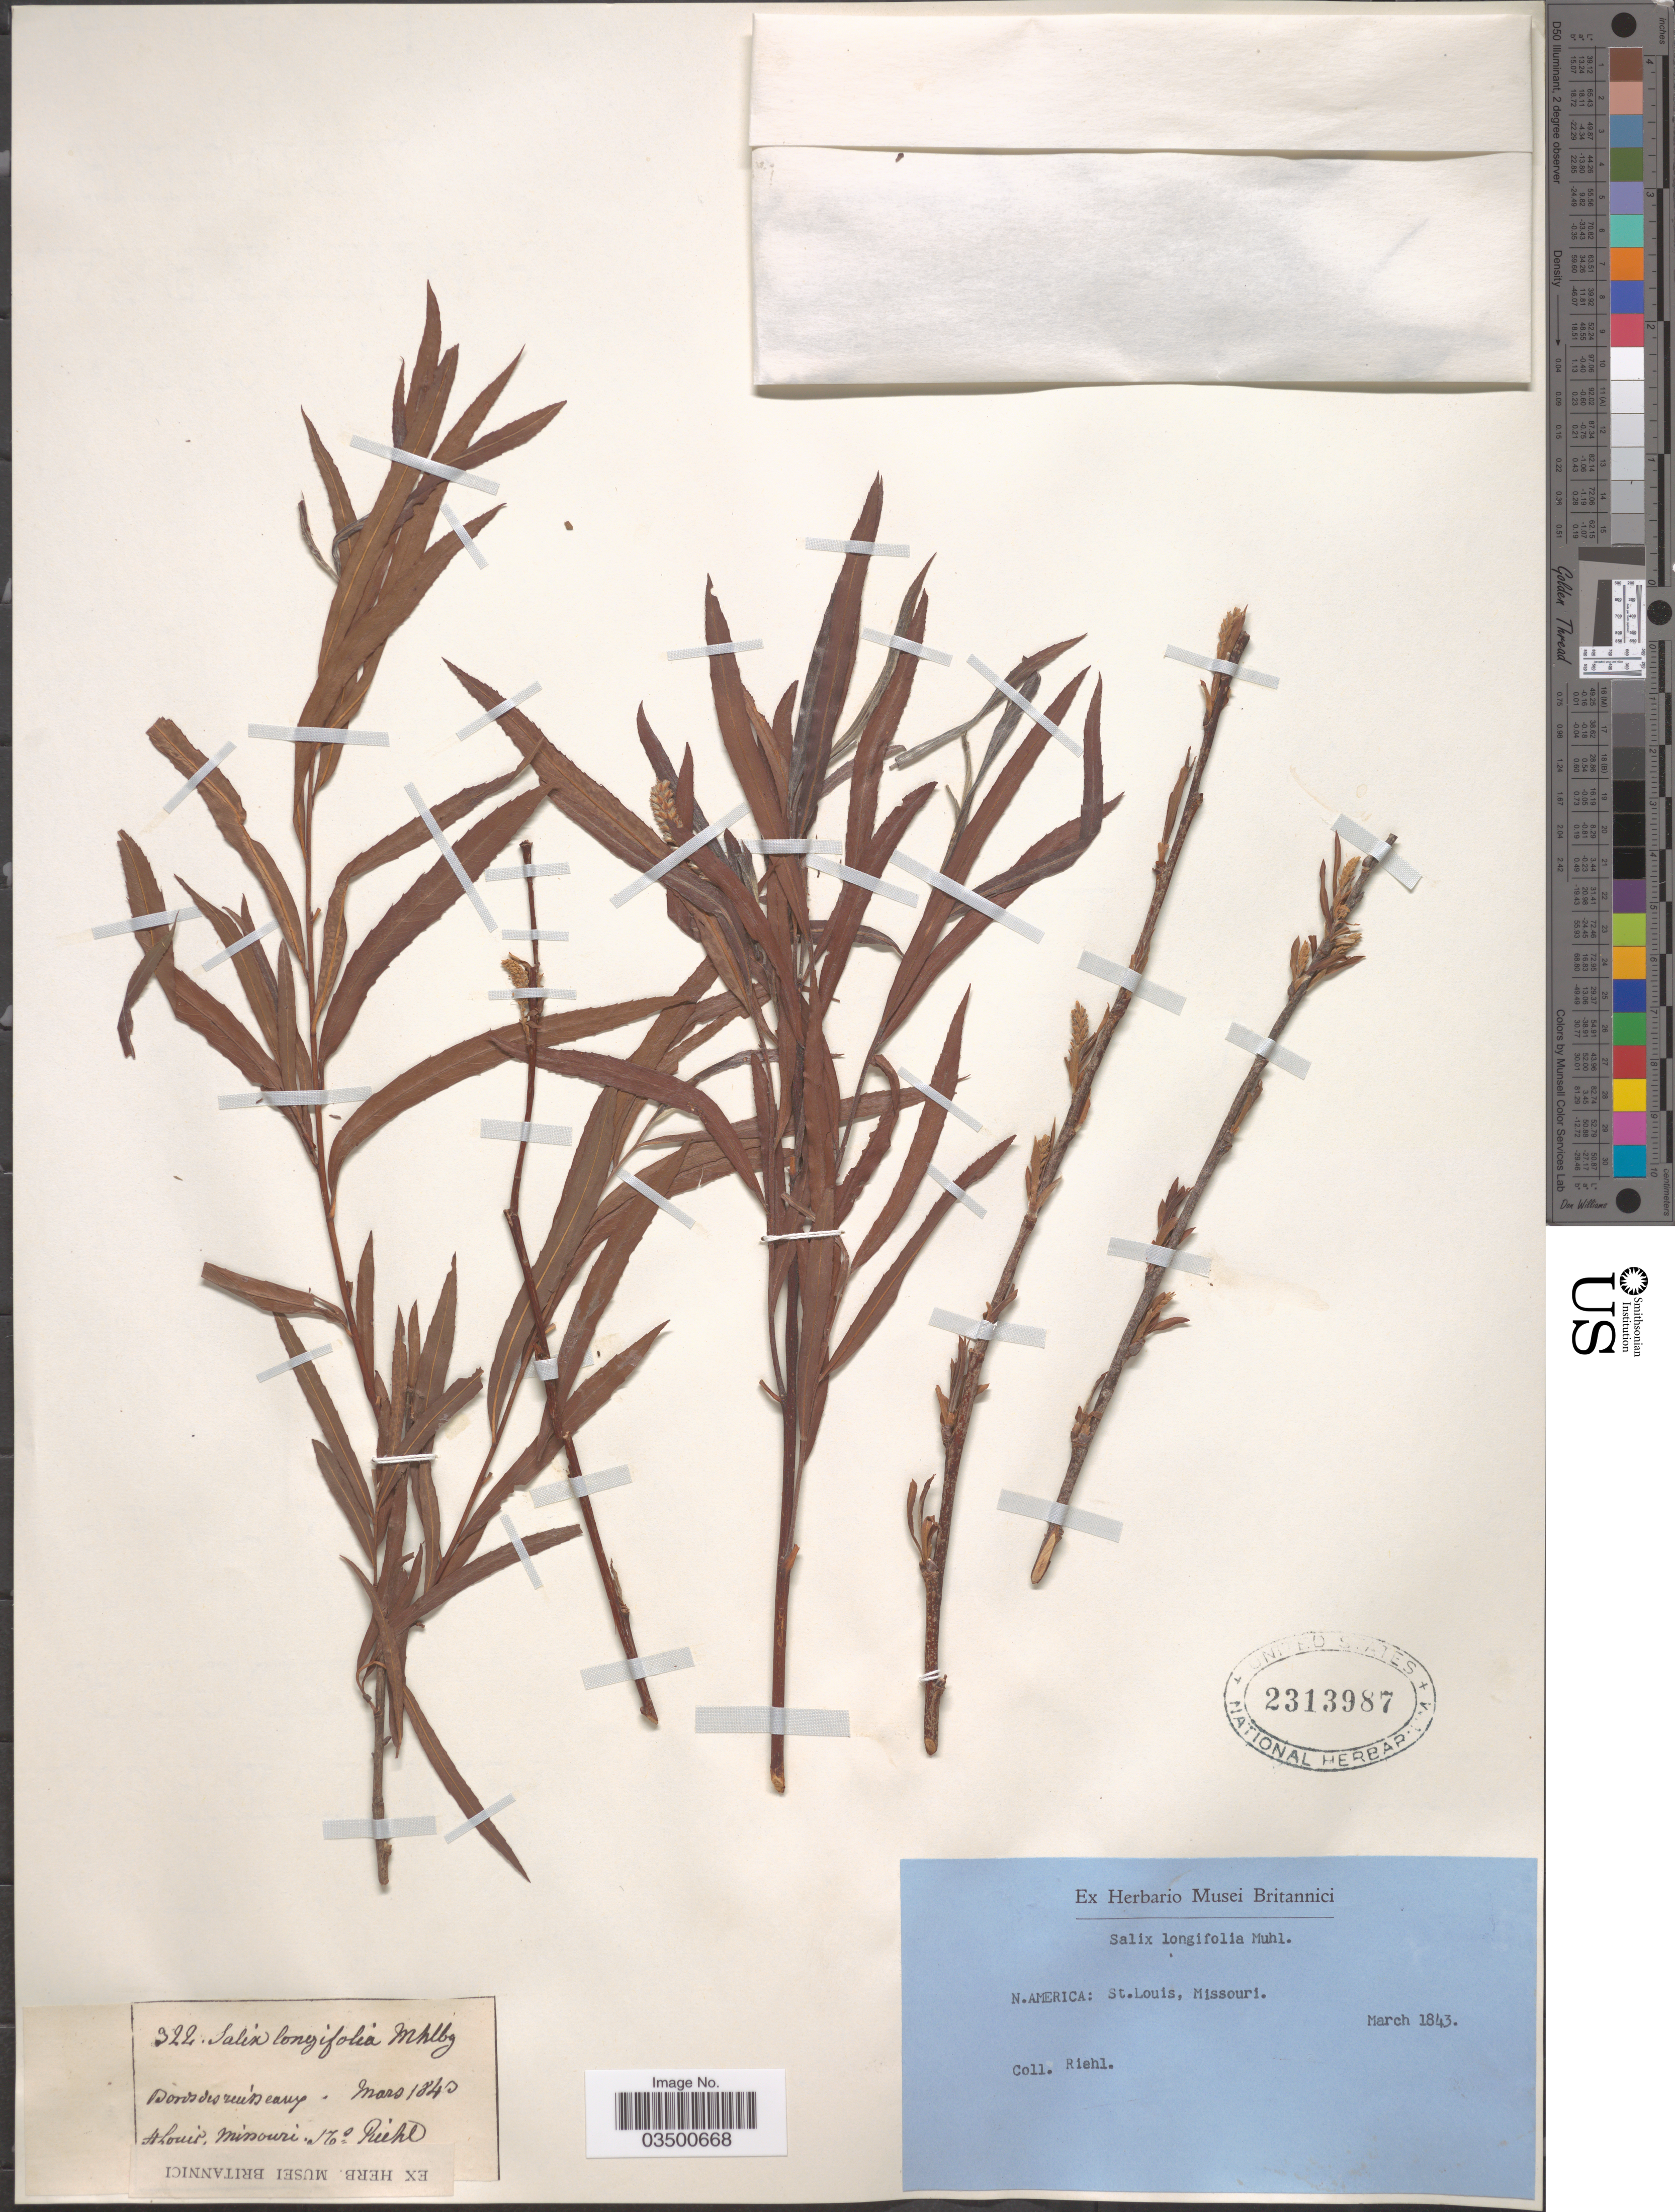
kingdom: Plantae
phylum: Tracheophyta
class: Magnoliopsida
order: Malpighiales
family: Salicaceae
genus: Salix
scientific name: Salix interior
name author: Rowlee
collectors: Riehl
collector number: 322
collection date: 1843-03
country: United States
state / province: Missouri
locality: St. Louis.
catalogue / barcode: US 2313987